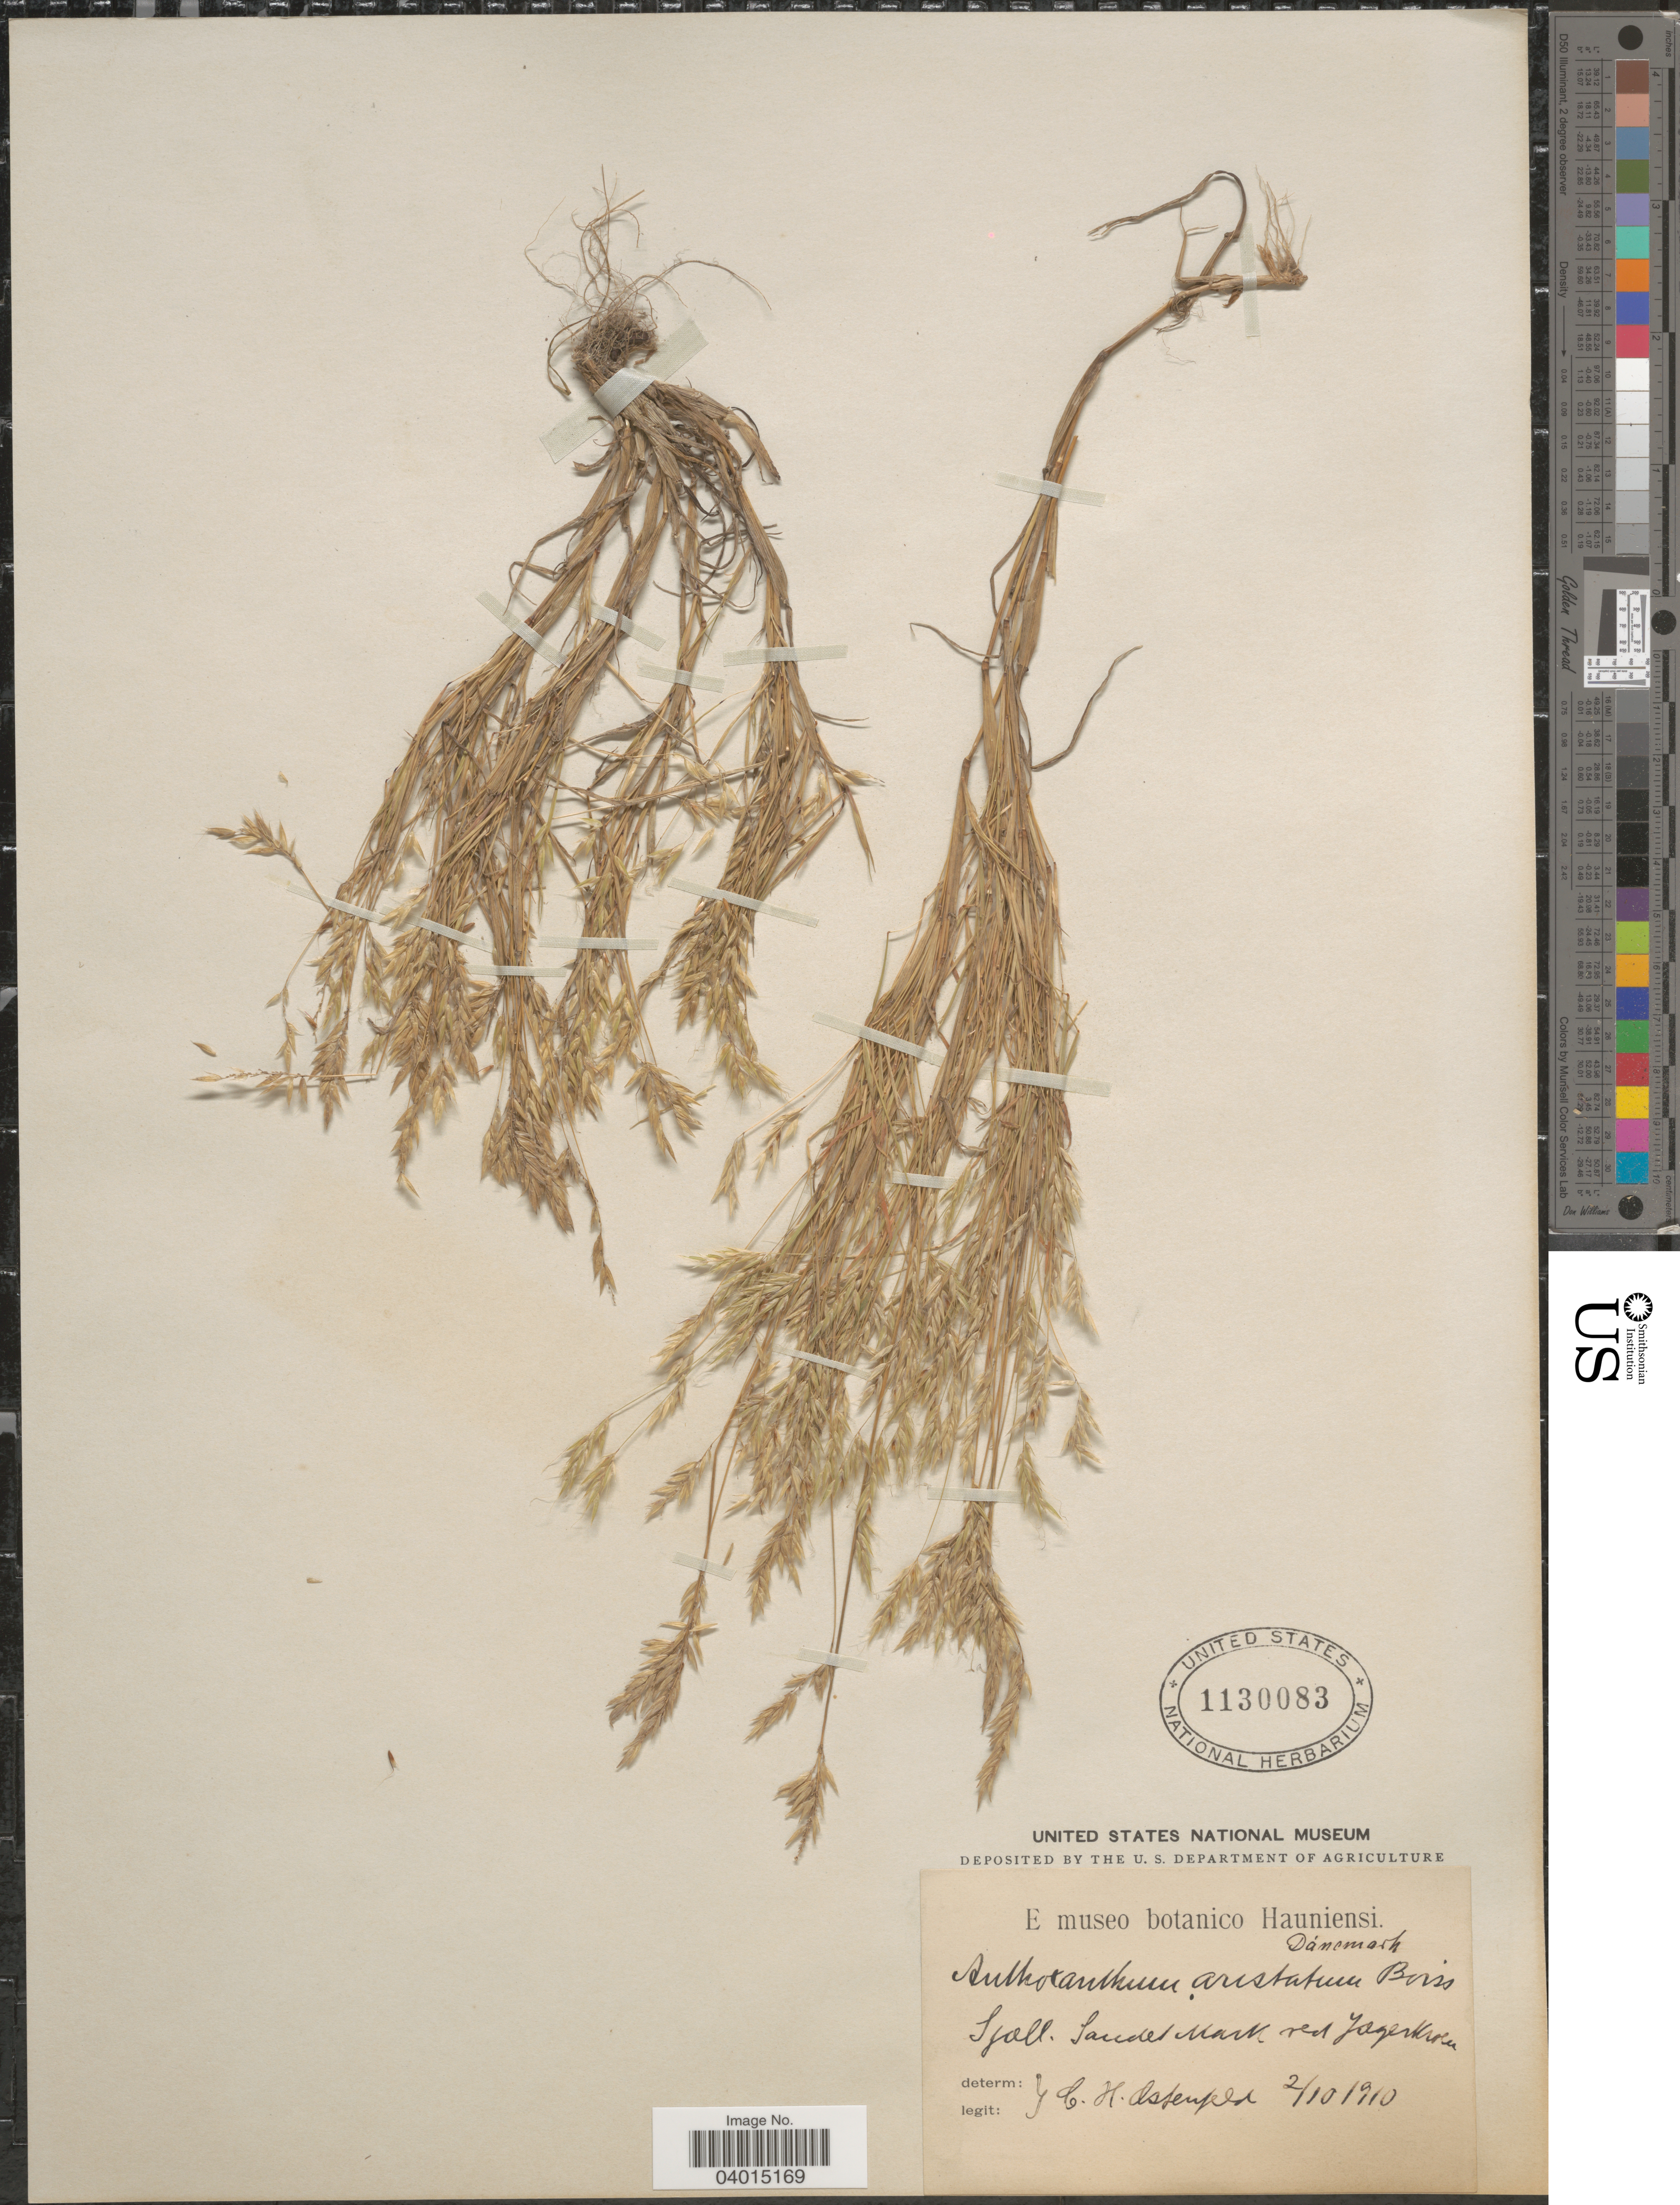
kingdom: Plantae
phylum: Tracheophyta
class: Liliopsida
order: Poales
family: Poaceae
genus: Anthoxanthum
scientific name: Anthoxanthum aristatum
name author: Boiss.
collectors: C. Ostenfeld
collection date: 1910-10-20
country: Denmark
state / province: Sjæland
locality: Sjæll. Sandet Mark ved Jægerkroen.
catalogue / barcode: US 1130083